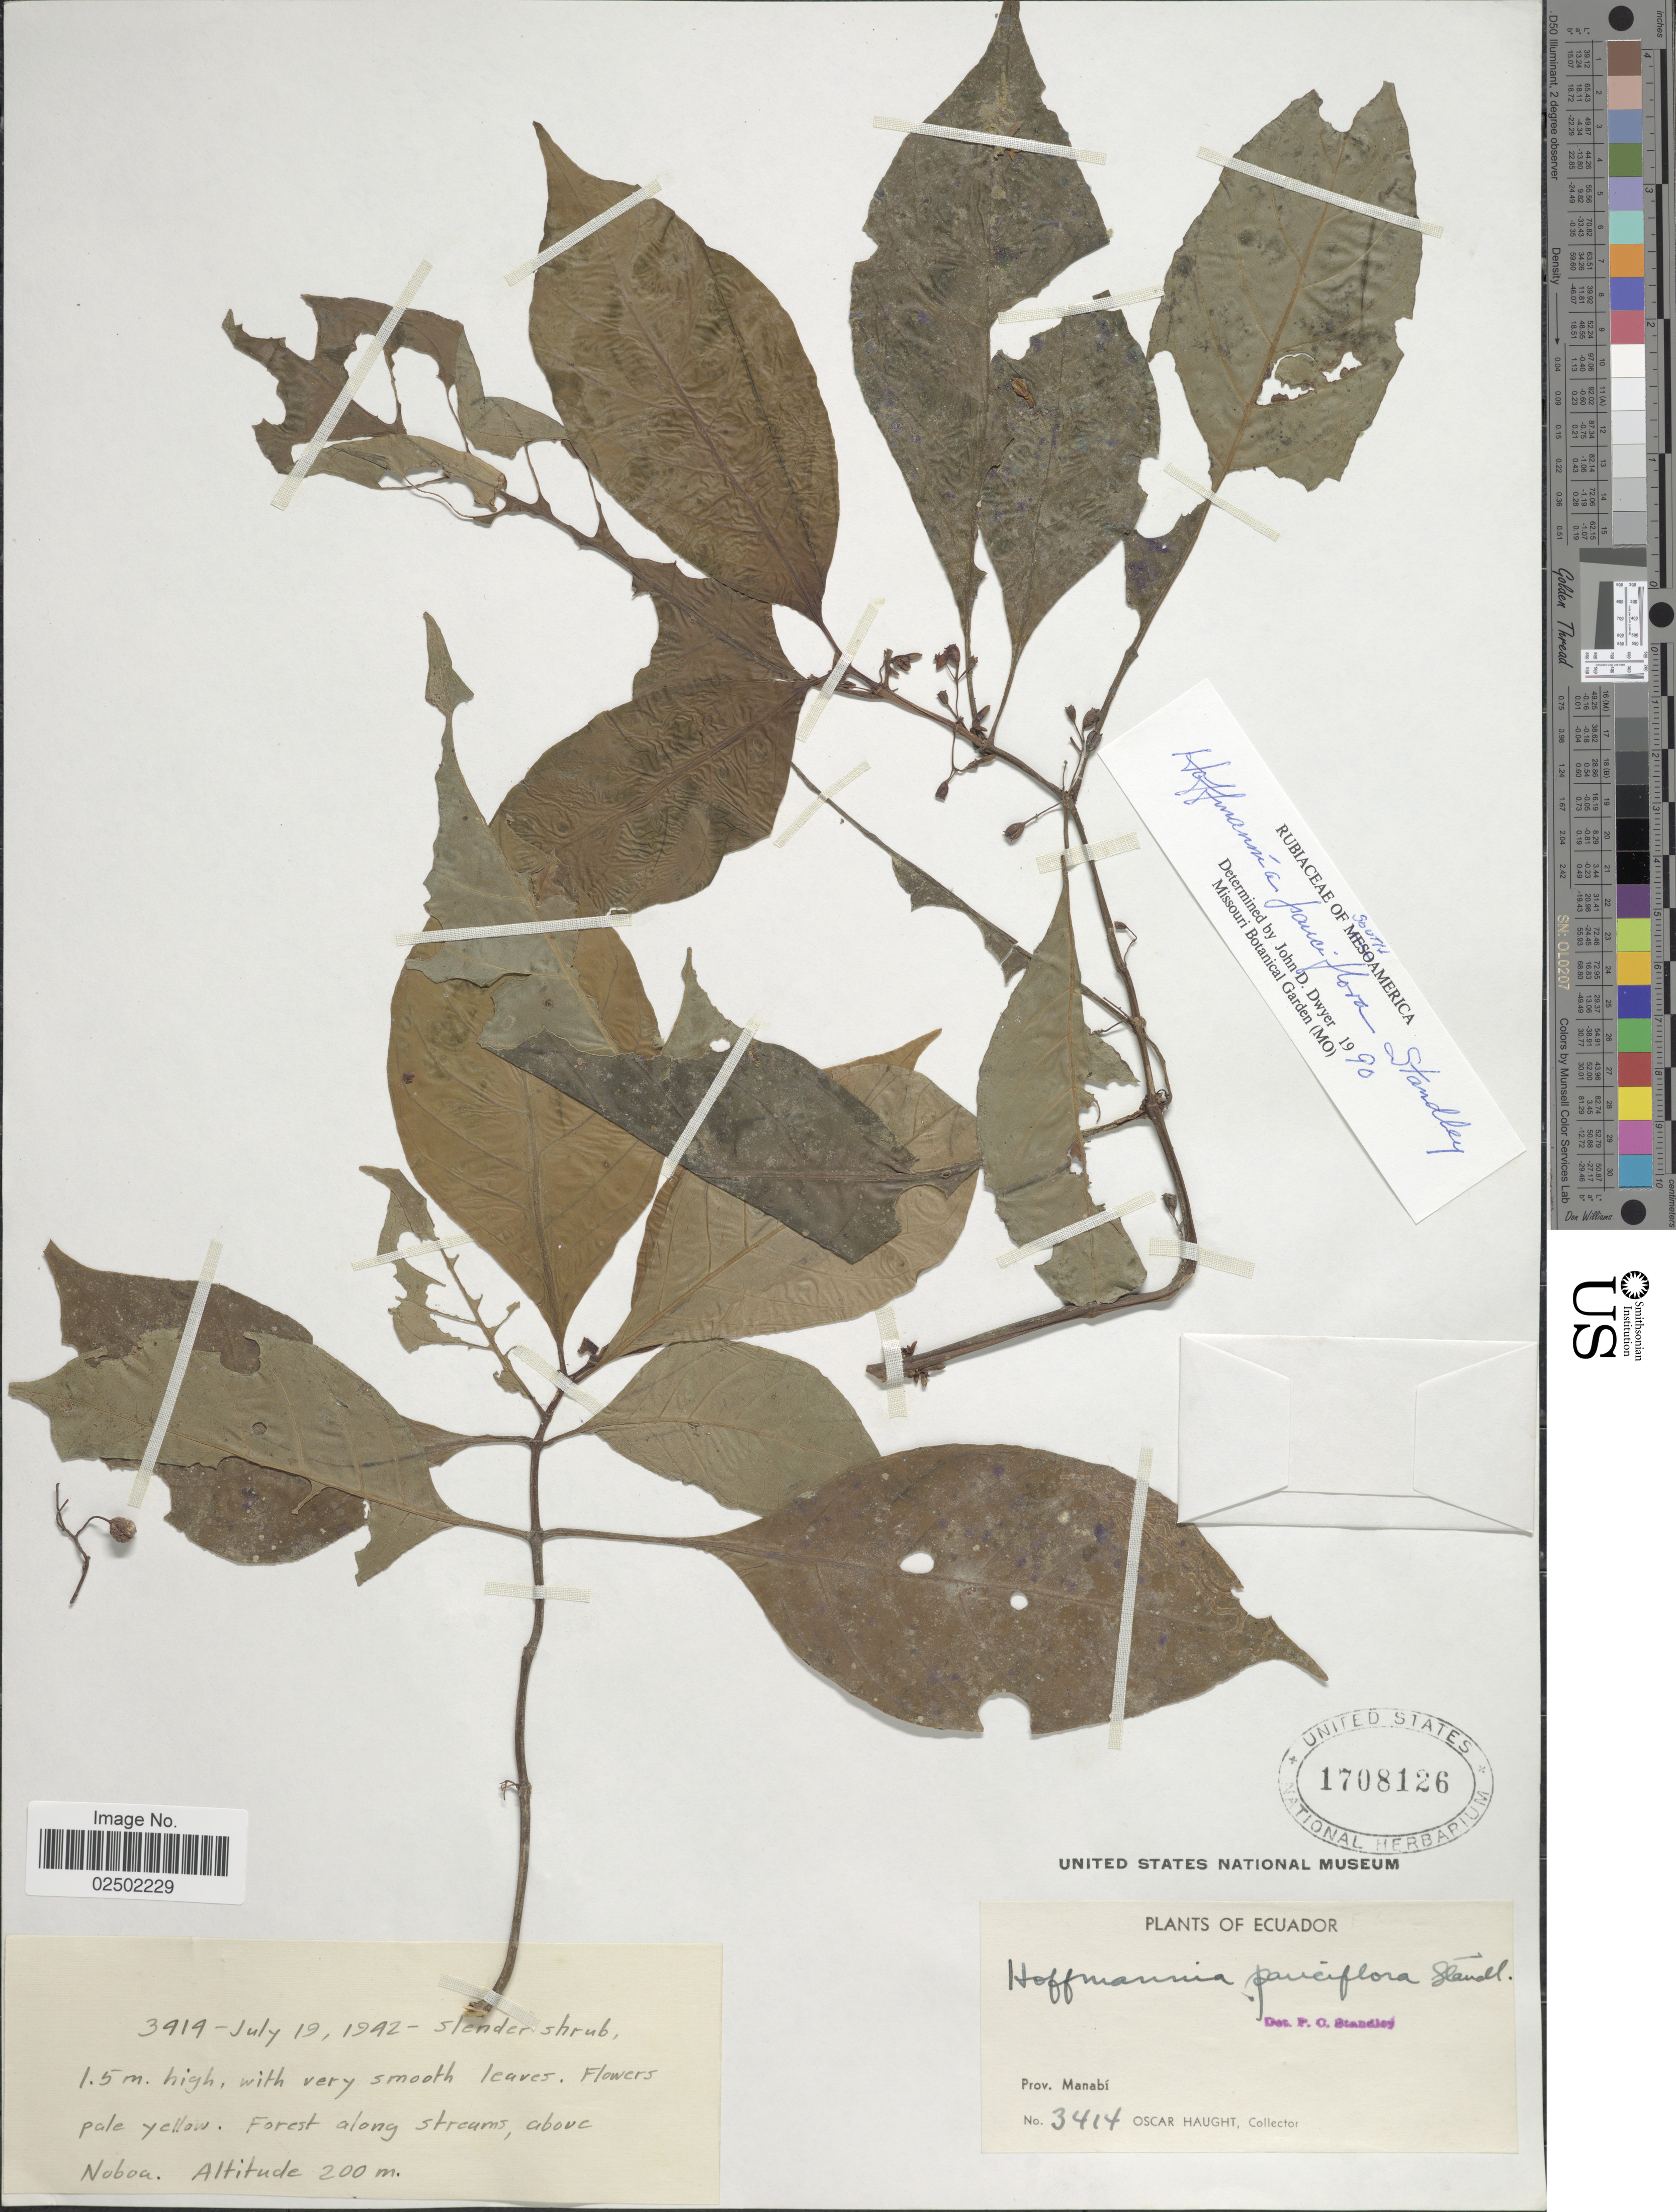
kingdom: Plantae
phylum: Tracheophyta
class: Magnoliopsida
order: Gentianales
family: Rubiaceae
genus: Hoffmannia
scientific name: Hoffmannia pauciflora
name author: Standl.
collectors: O. L. Haught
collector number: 3414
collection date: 1942-07-19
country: Ecuador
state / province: Manabí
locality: Prov. Manabi, Forest along streams, above Noboa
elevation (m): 200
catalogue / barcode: US 1708126